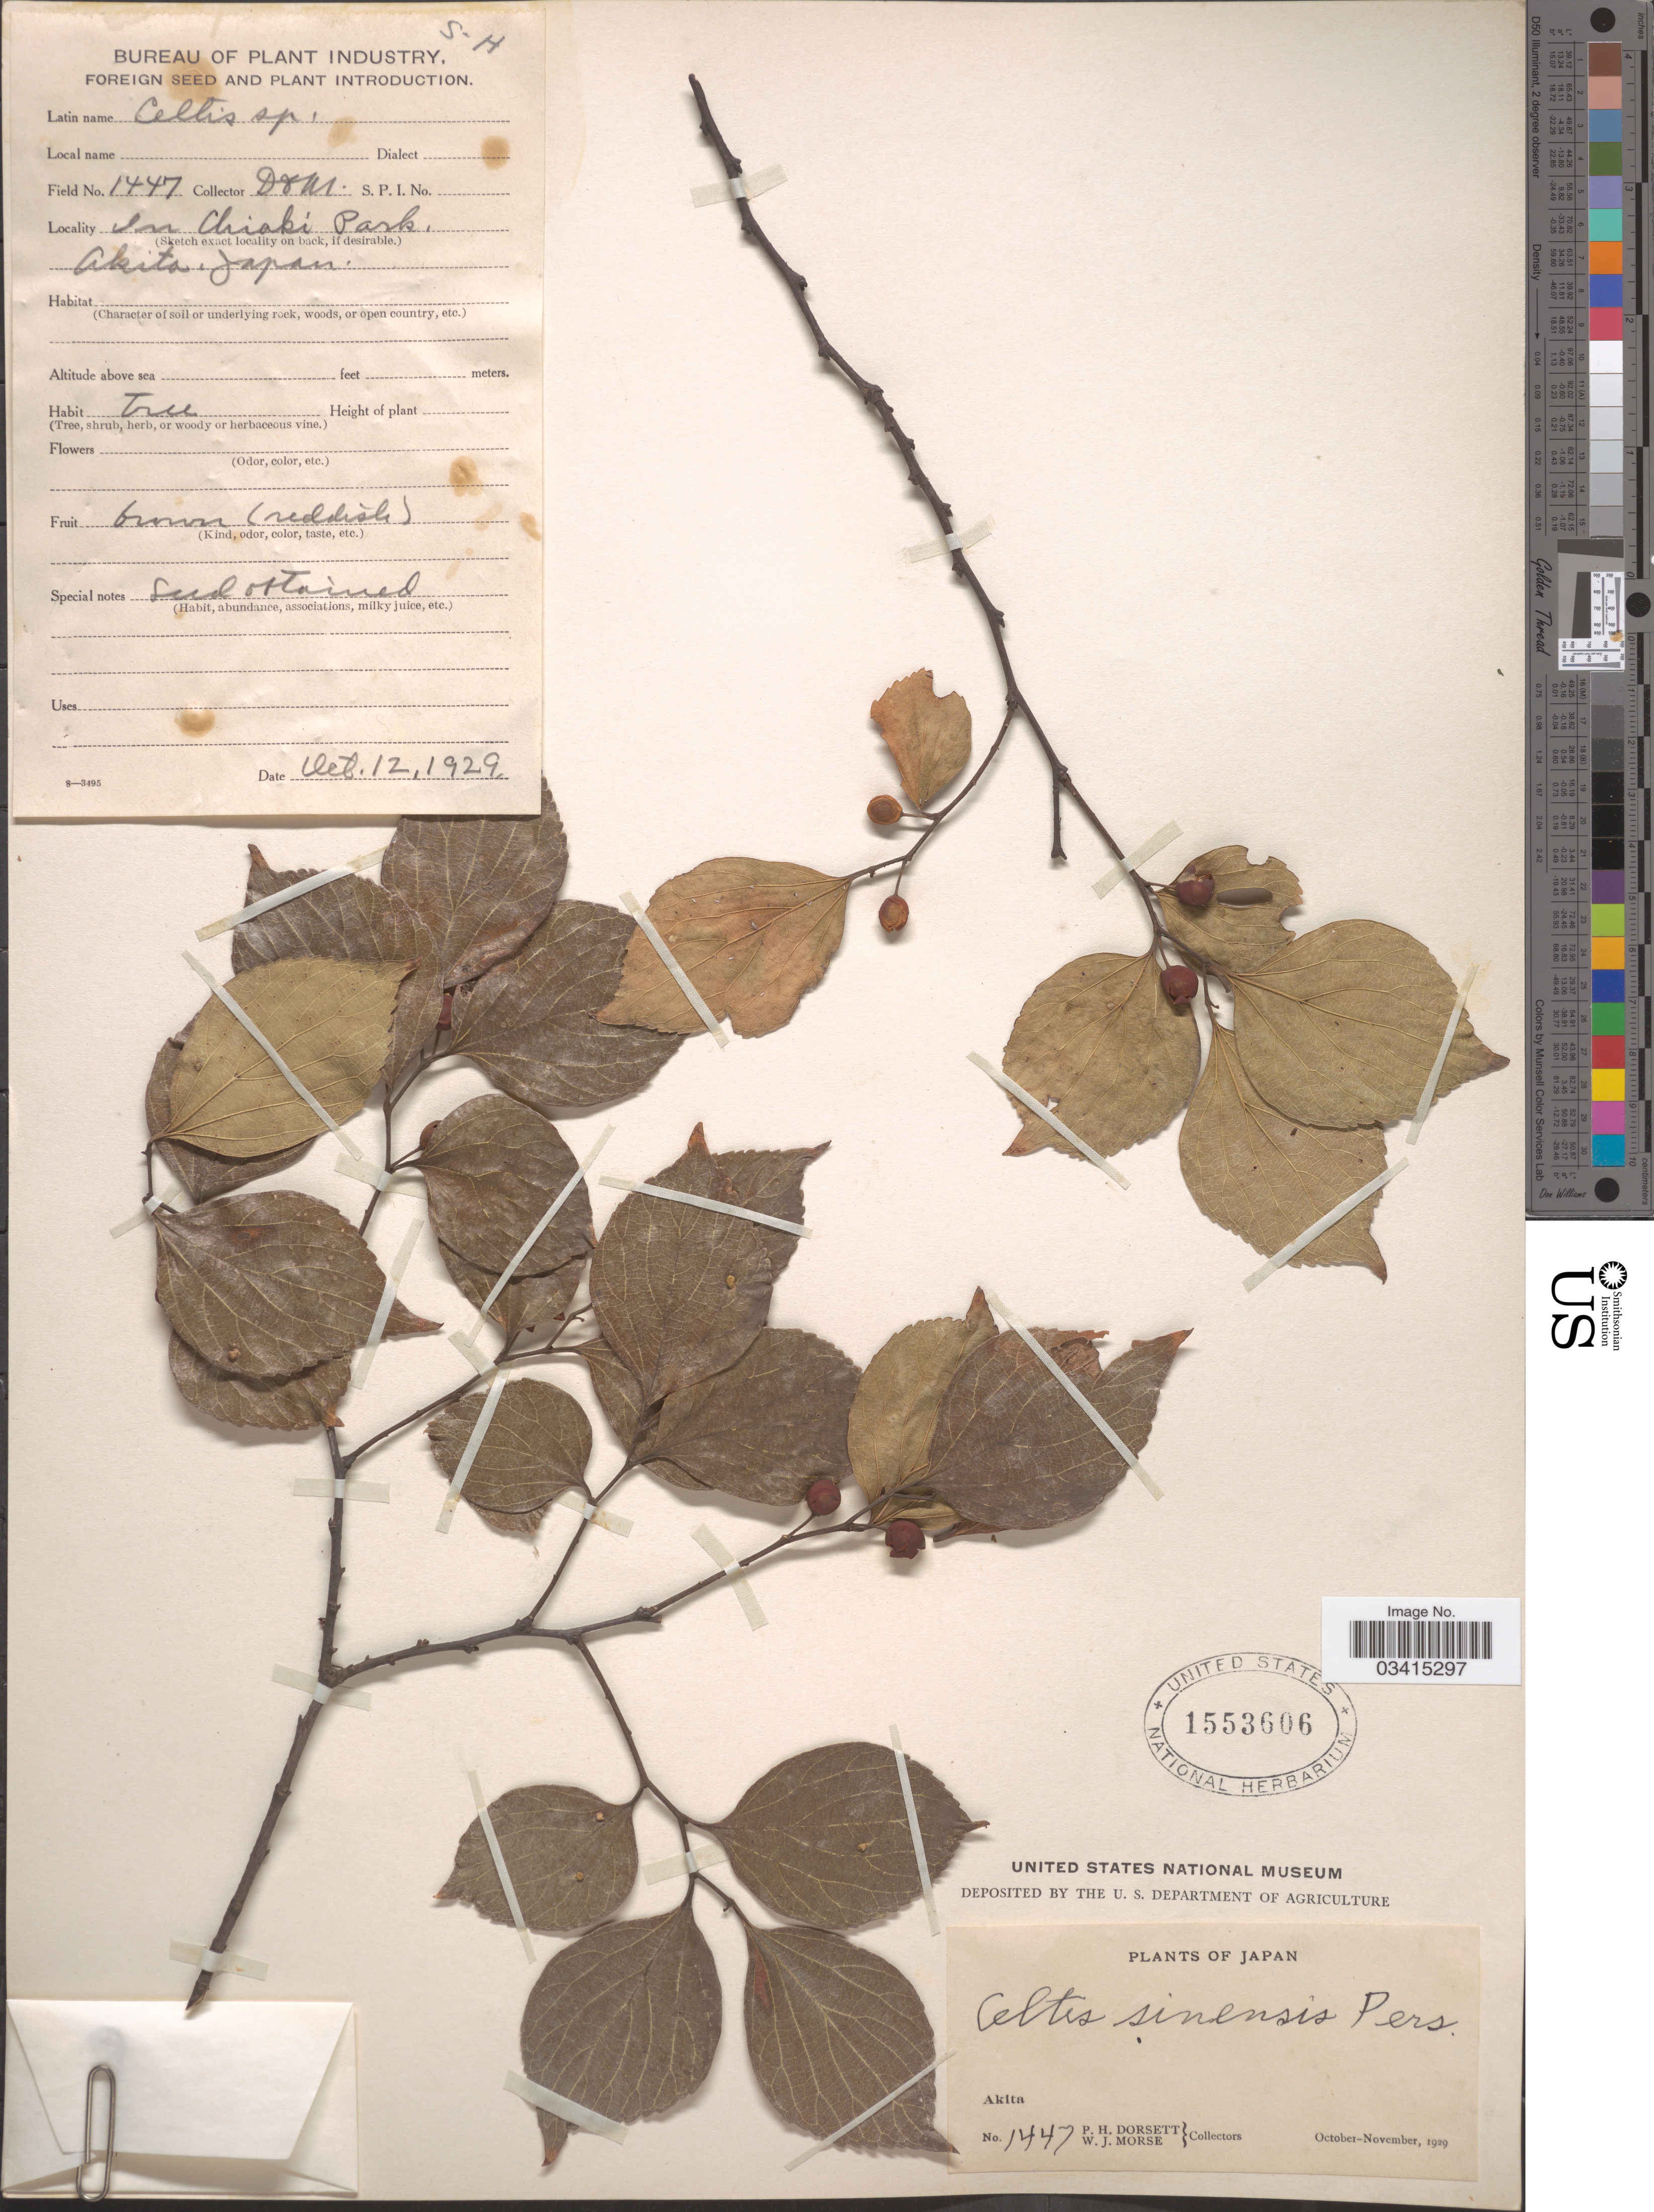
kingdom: Plantae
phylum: Tracheophyta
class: Magnoliopsida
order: Rosales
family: Cannabaceae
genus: Celtis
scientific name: Celtis sinensis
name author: Pers.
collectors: P. H. Dorsett & W. J. Morse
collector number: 1447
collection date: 1929-10-12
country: Japan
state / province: Akita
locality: Akita. In Chiaki Park.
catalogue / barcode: US 1553606